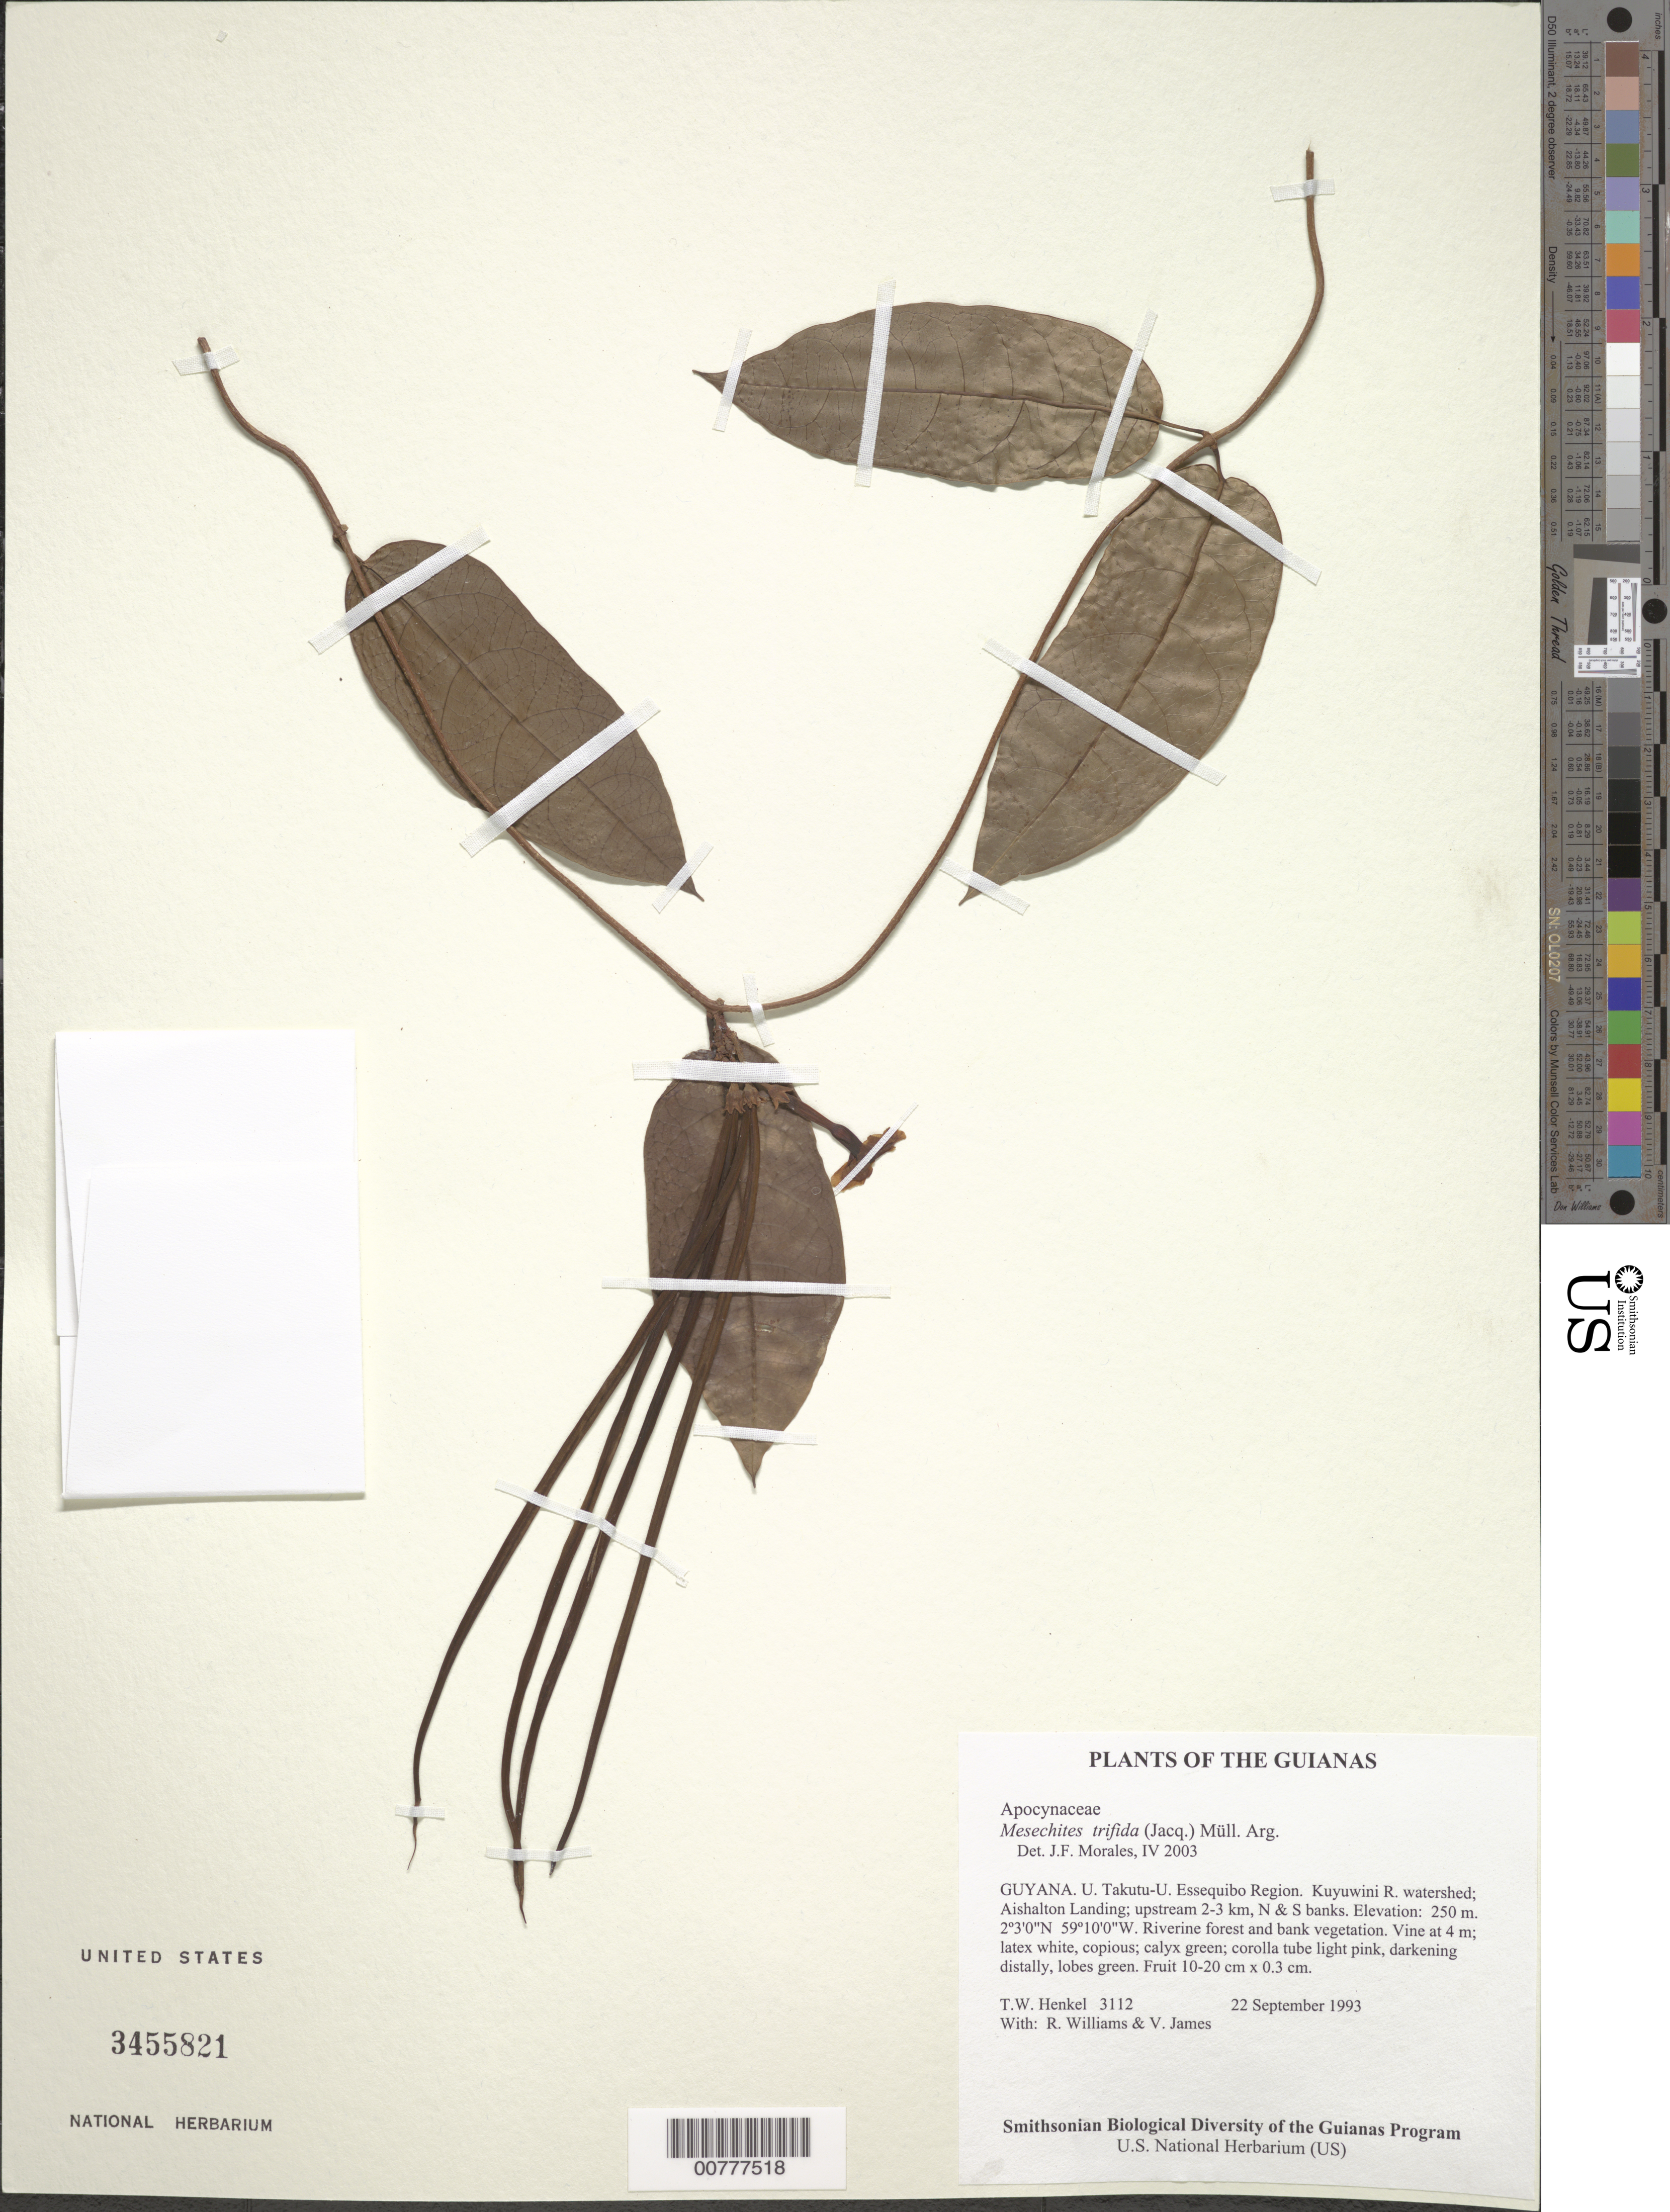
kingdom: Plantae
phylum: Tracheophyta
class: Magnoliopsida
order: Gentianales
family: Apocynaceae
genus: Mesechites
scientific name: Mesechites trifidus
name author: (Jacq.) Müll. Arg.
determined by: Morales, J. F.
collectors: T. Henkel, R. Williams & V. James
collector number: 3112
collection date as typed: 22 September 1993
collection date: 1993-09-22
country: Guyana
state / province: U. Takutu-U. Essequibo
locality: Kuyuwini R. watershed; Aishalton Landing; upstream 2-3 km, N & S banks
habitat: Riverine forest and bank vegetation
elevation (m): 250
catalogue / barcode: US 3455821